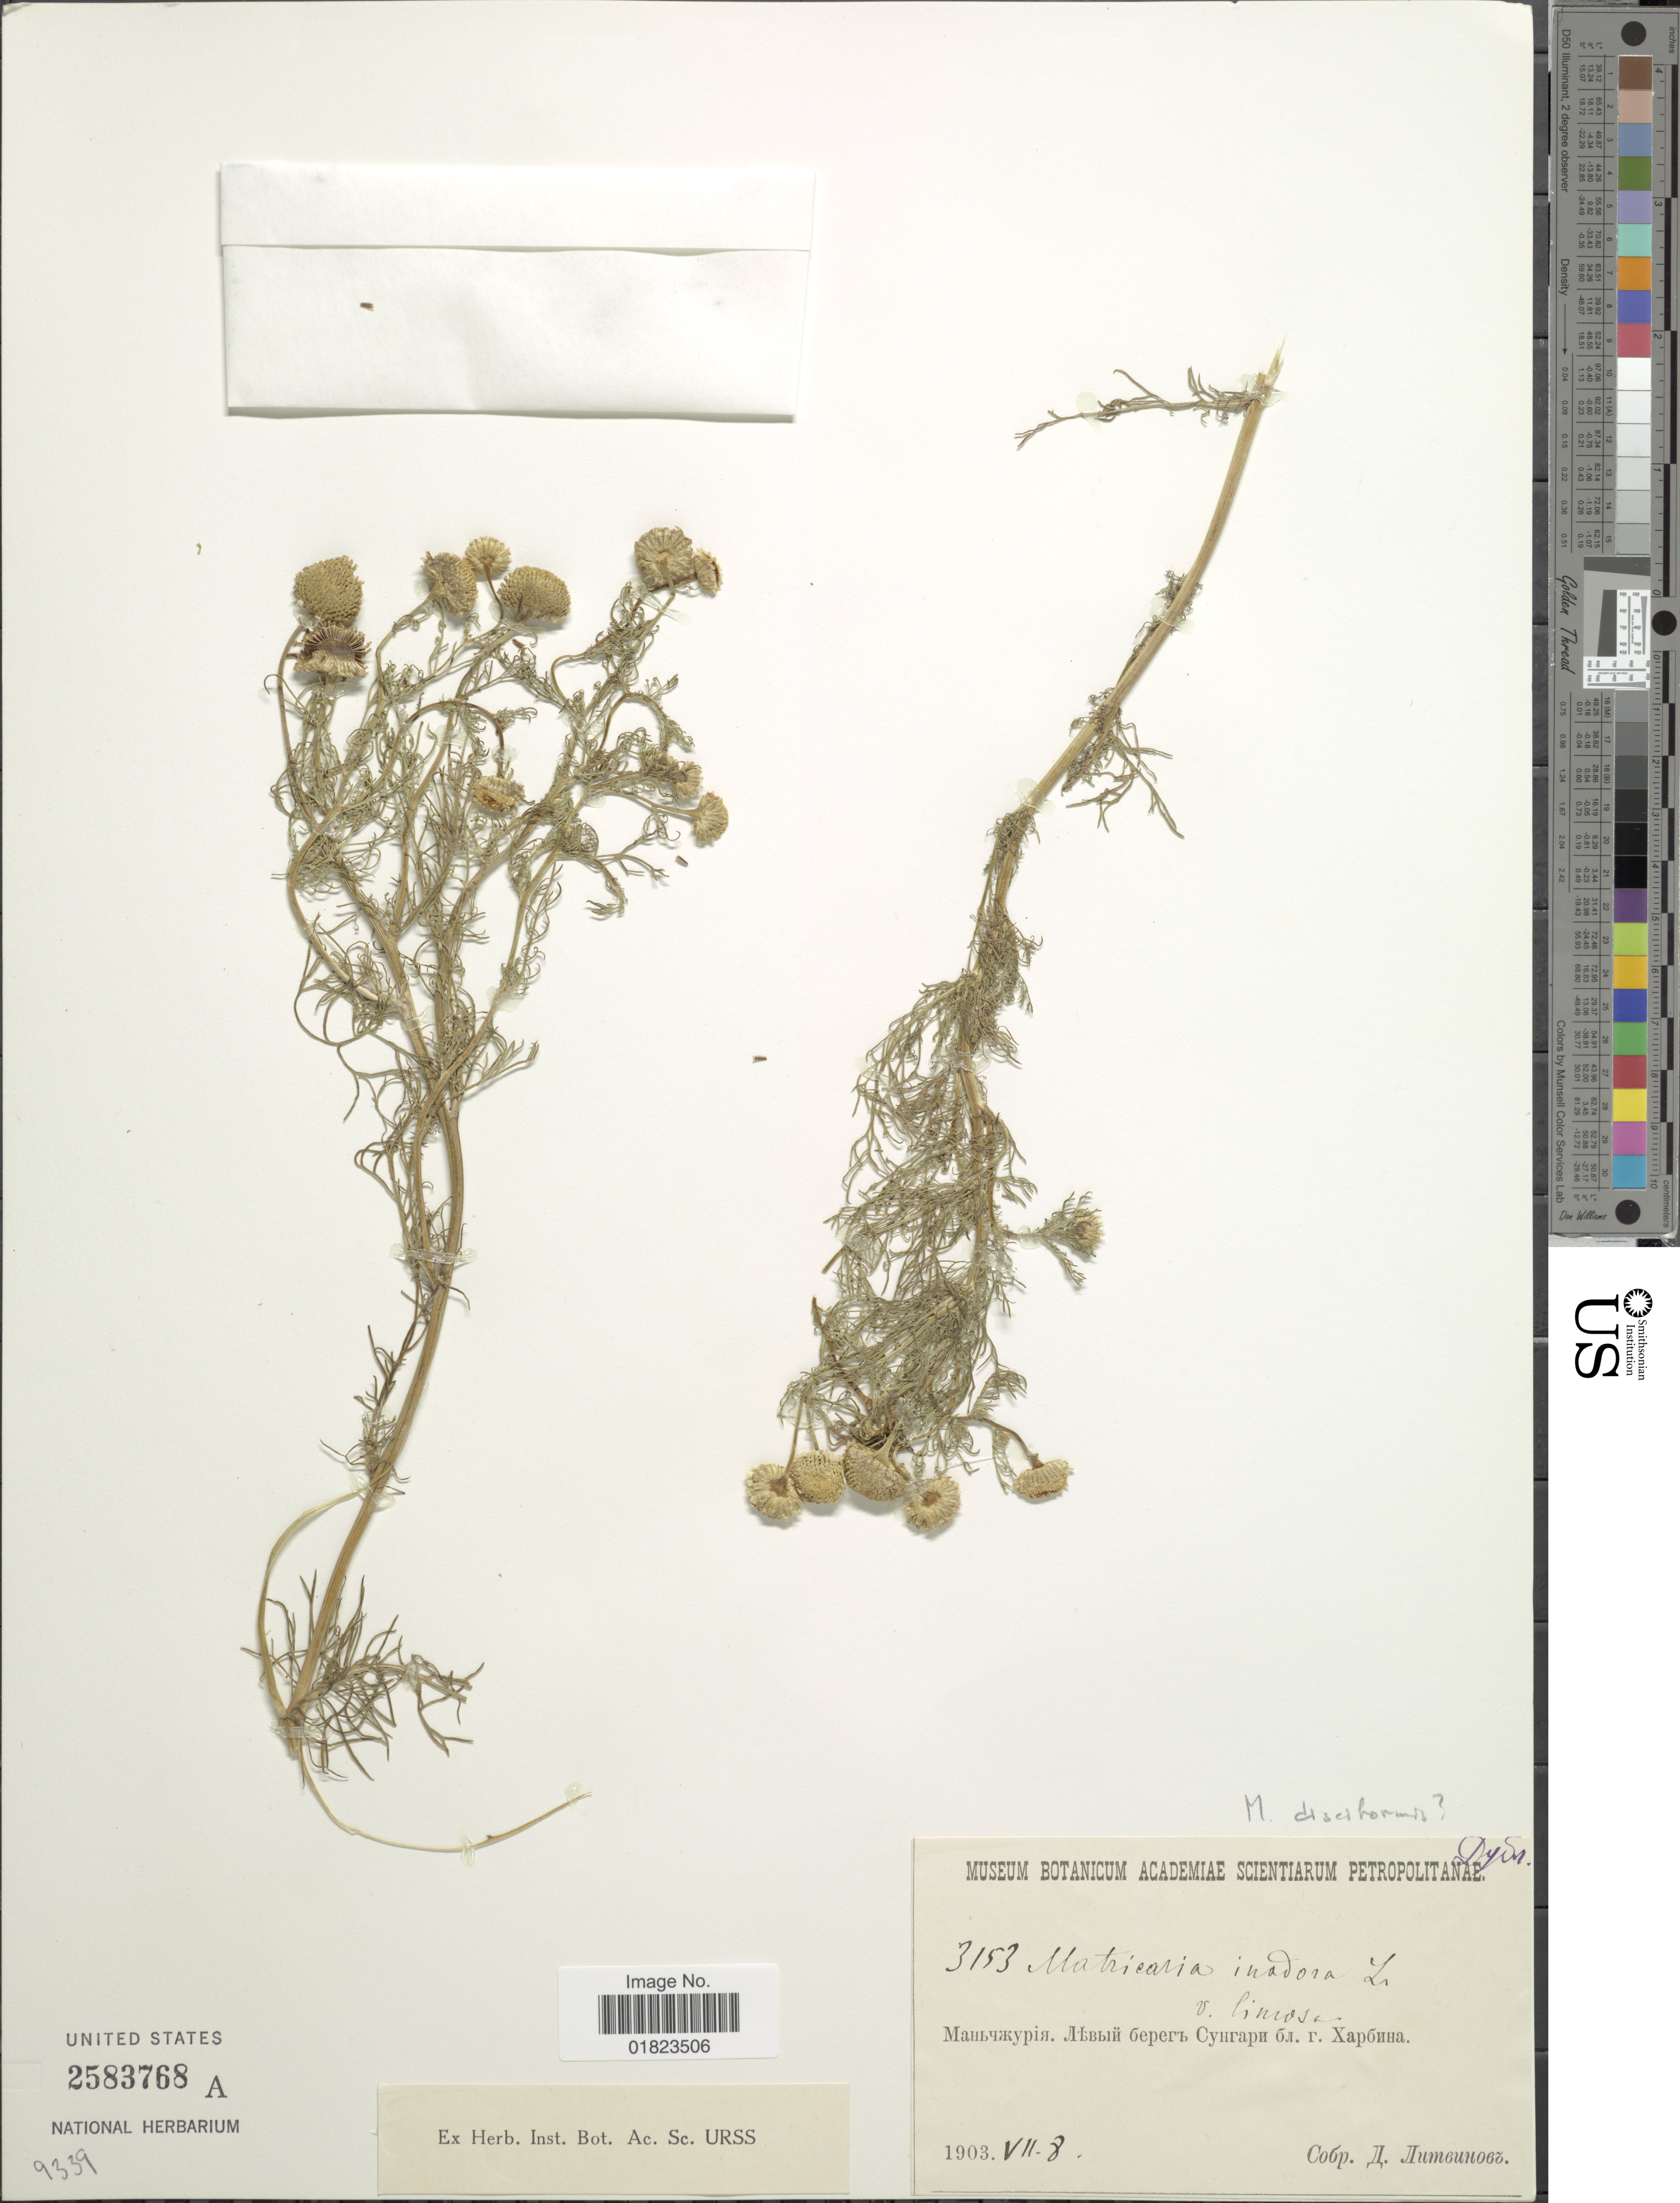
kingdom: Plantae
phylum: Tracheophyta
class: Magnoliopsida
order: Asterales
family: Asteraceae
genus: Tripleurospermum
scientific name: Tripleurospermum disciforme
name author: (C.A. Mey.) Sch. Bip.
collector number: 3153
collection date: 1903-07-08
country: U.S.S.R.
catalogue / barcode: US 2583768A